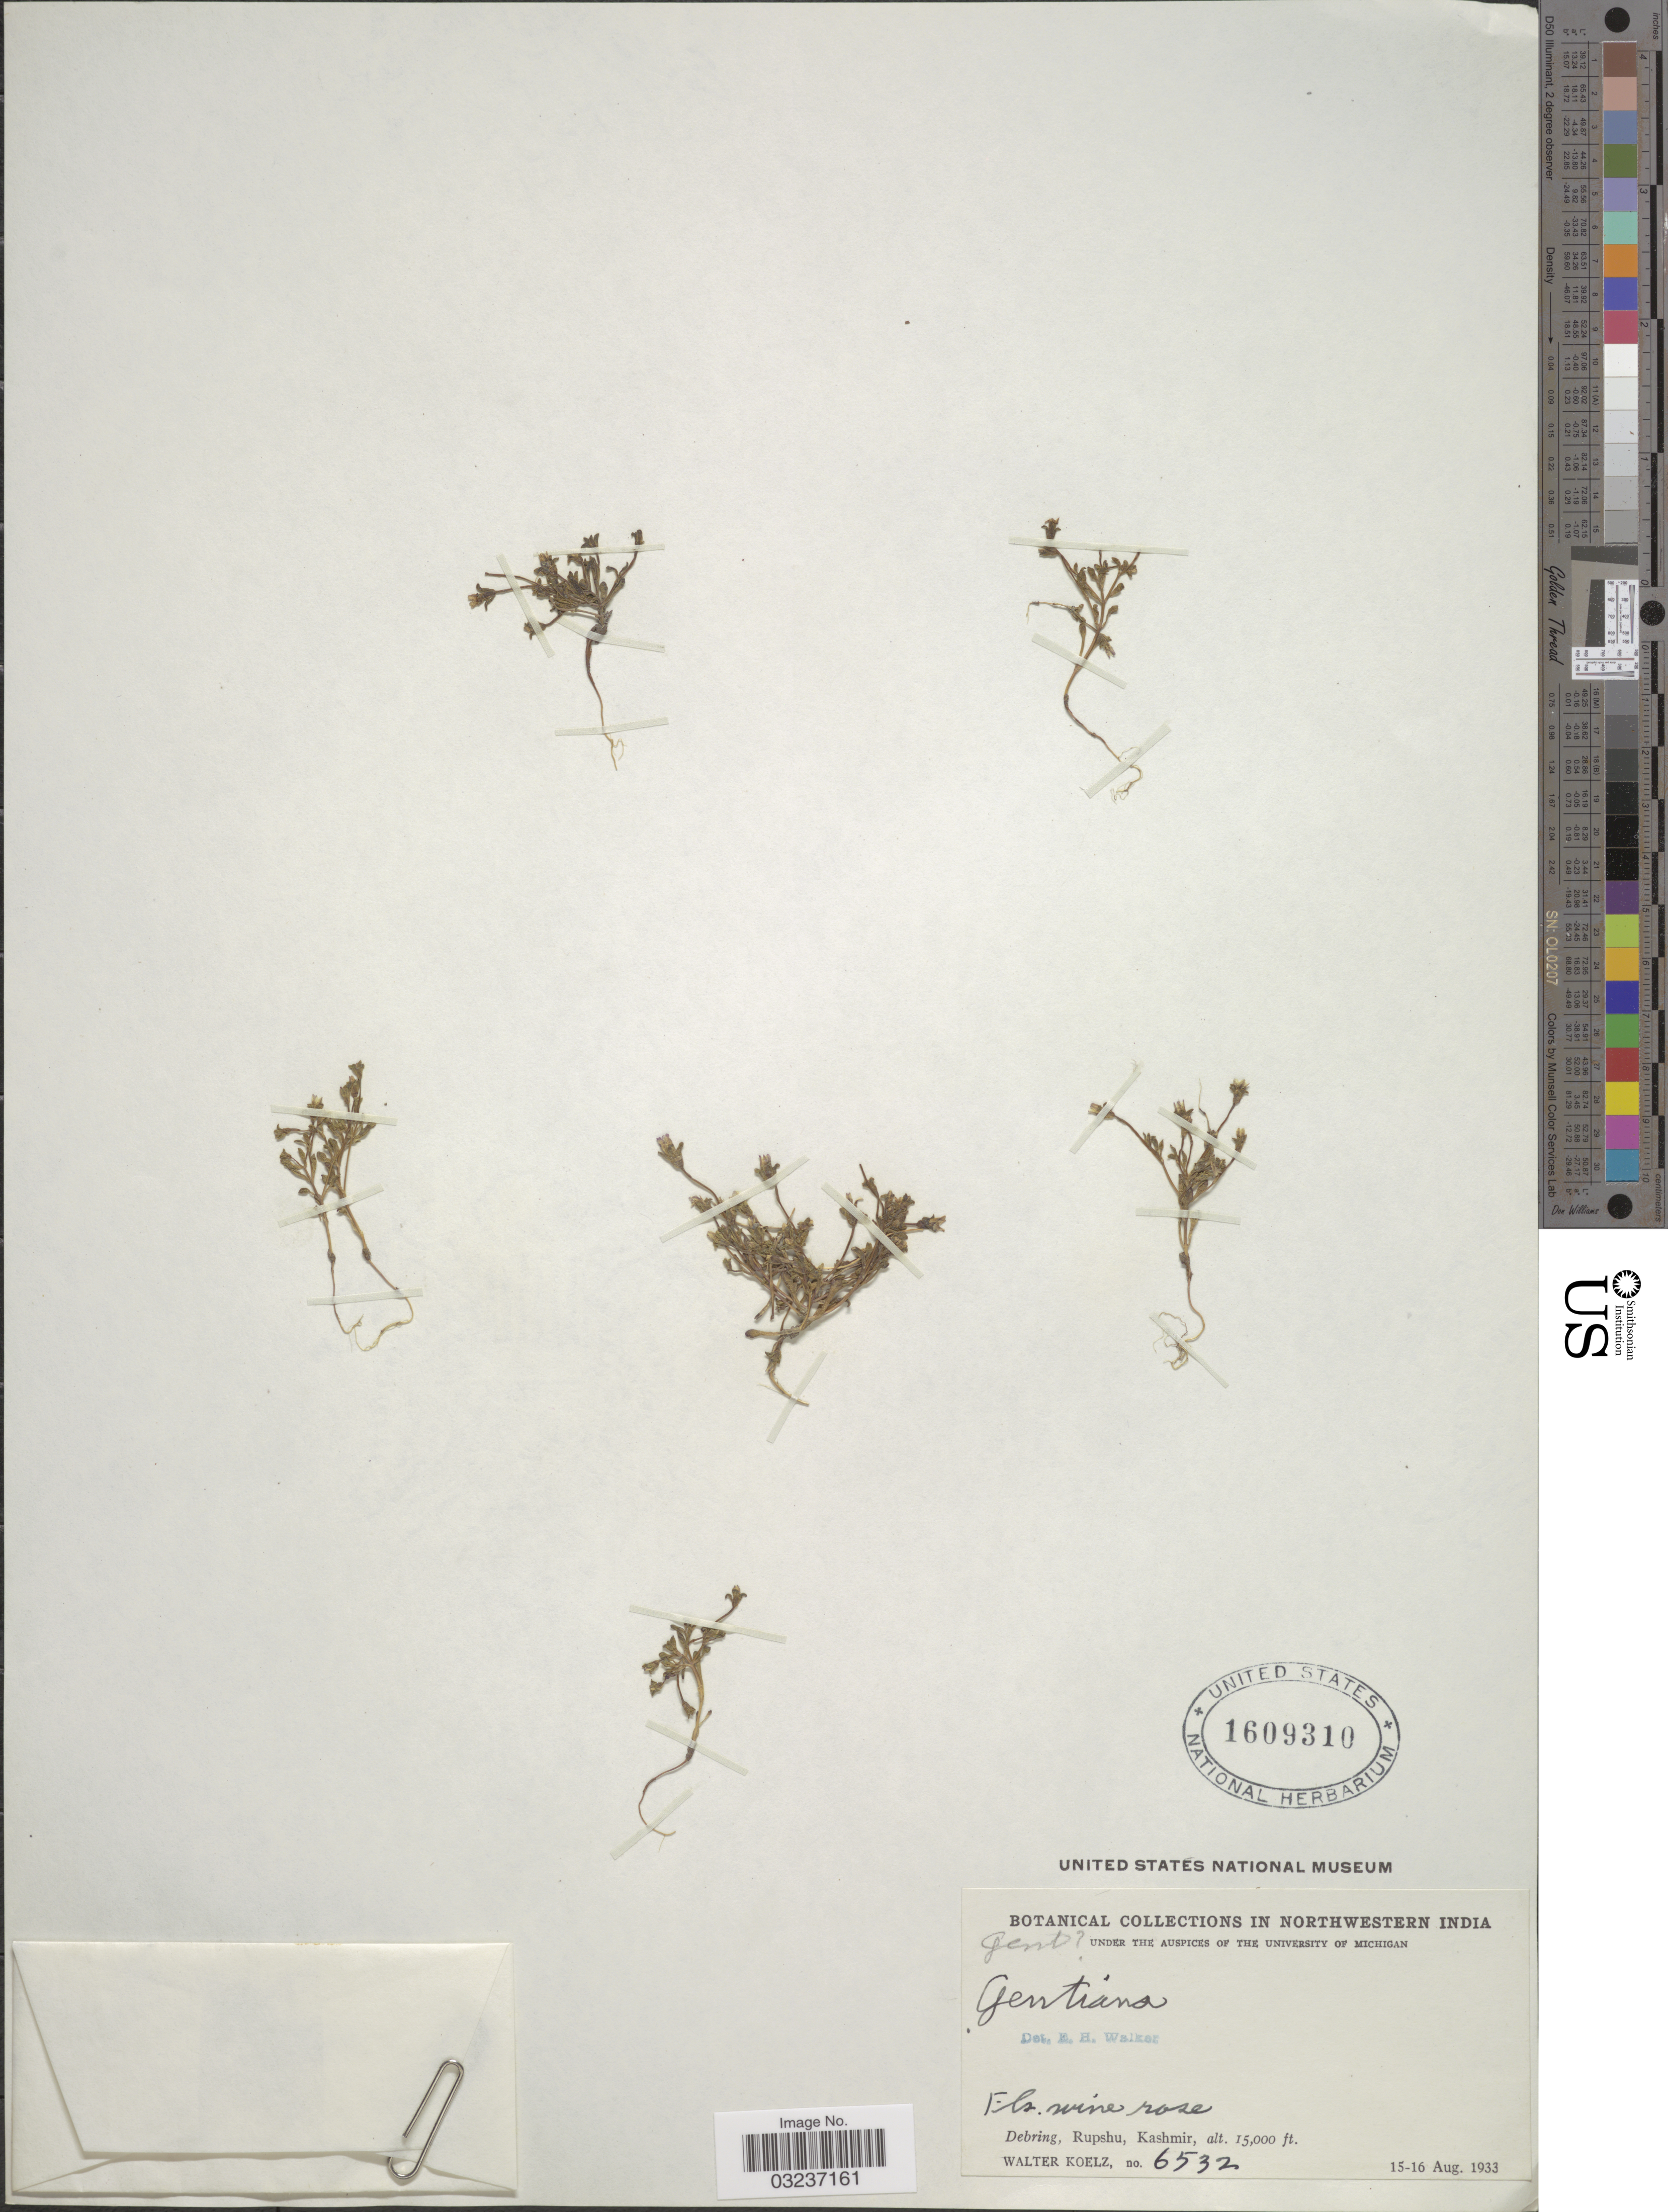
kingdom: Plantae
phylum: Tracheophyta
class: Magnoliopsida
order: Gentianales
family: Gentianaceae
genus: Gentiana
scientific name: Gentiana sp.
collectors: W. N. Koelz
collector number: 6532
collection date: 1933-08-15/1933-08-16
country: India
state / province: Jammu and Kashmir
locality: Northwestern India. Debring, Rupshu, Kashmir.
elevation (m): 4572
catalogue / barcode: US 1609310